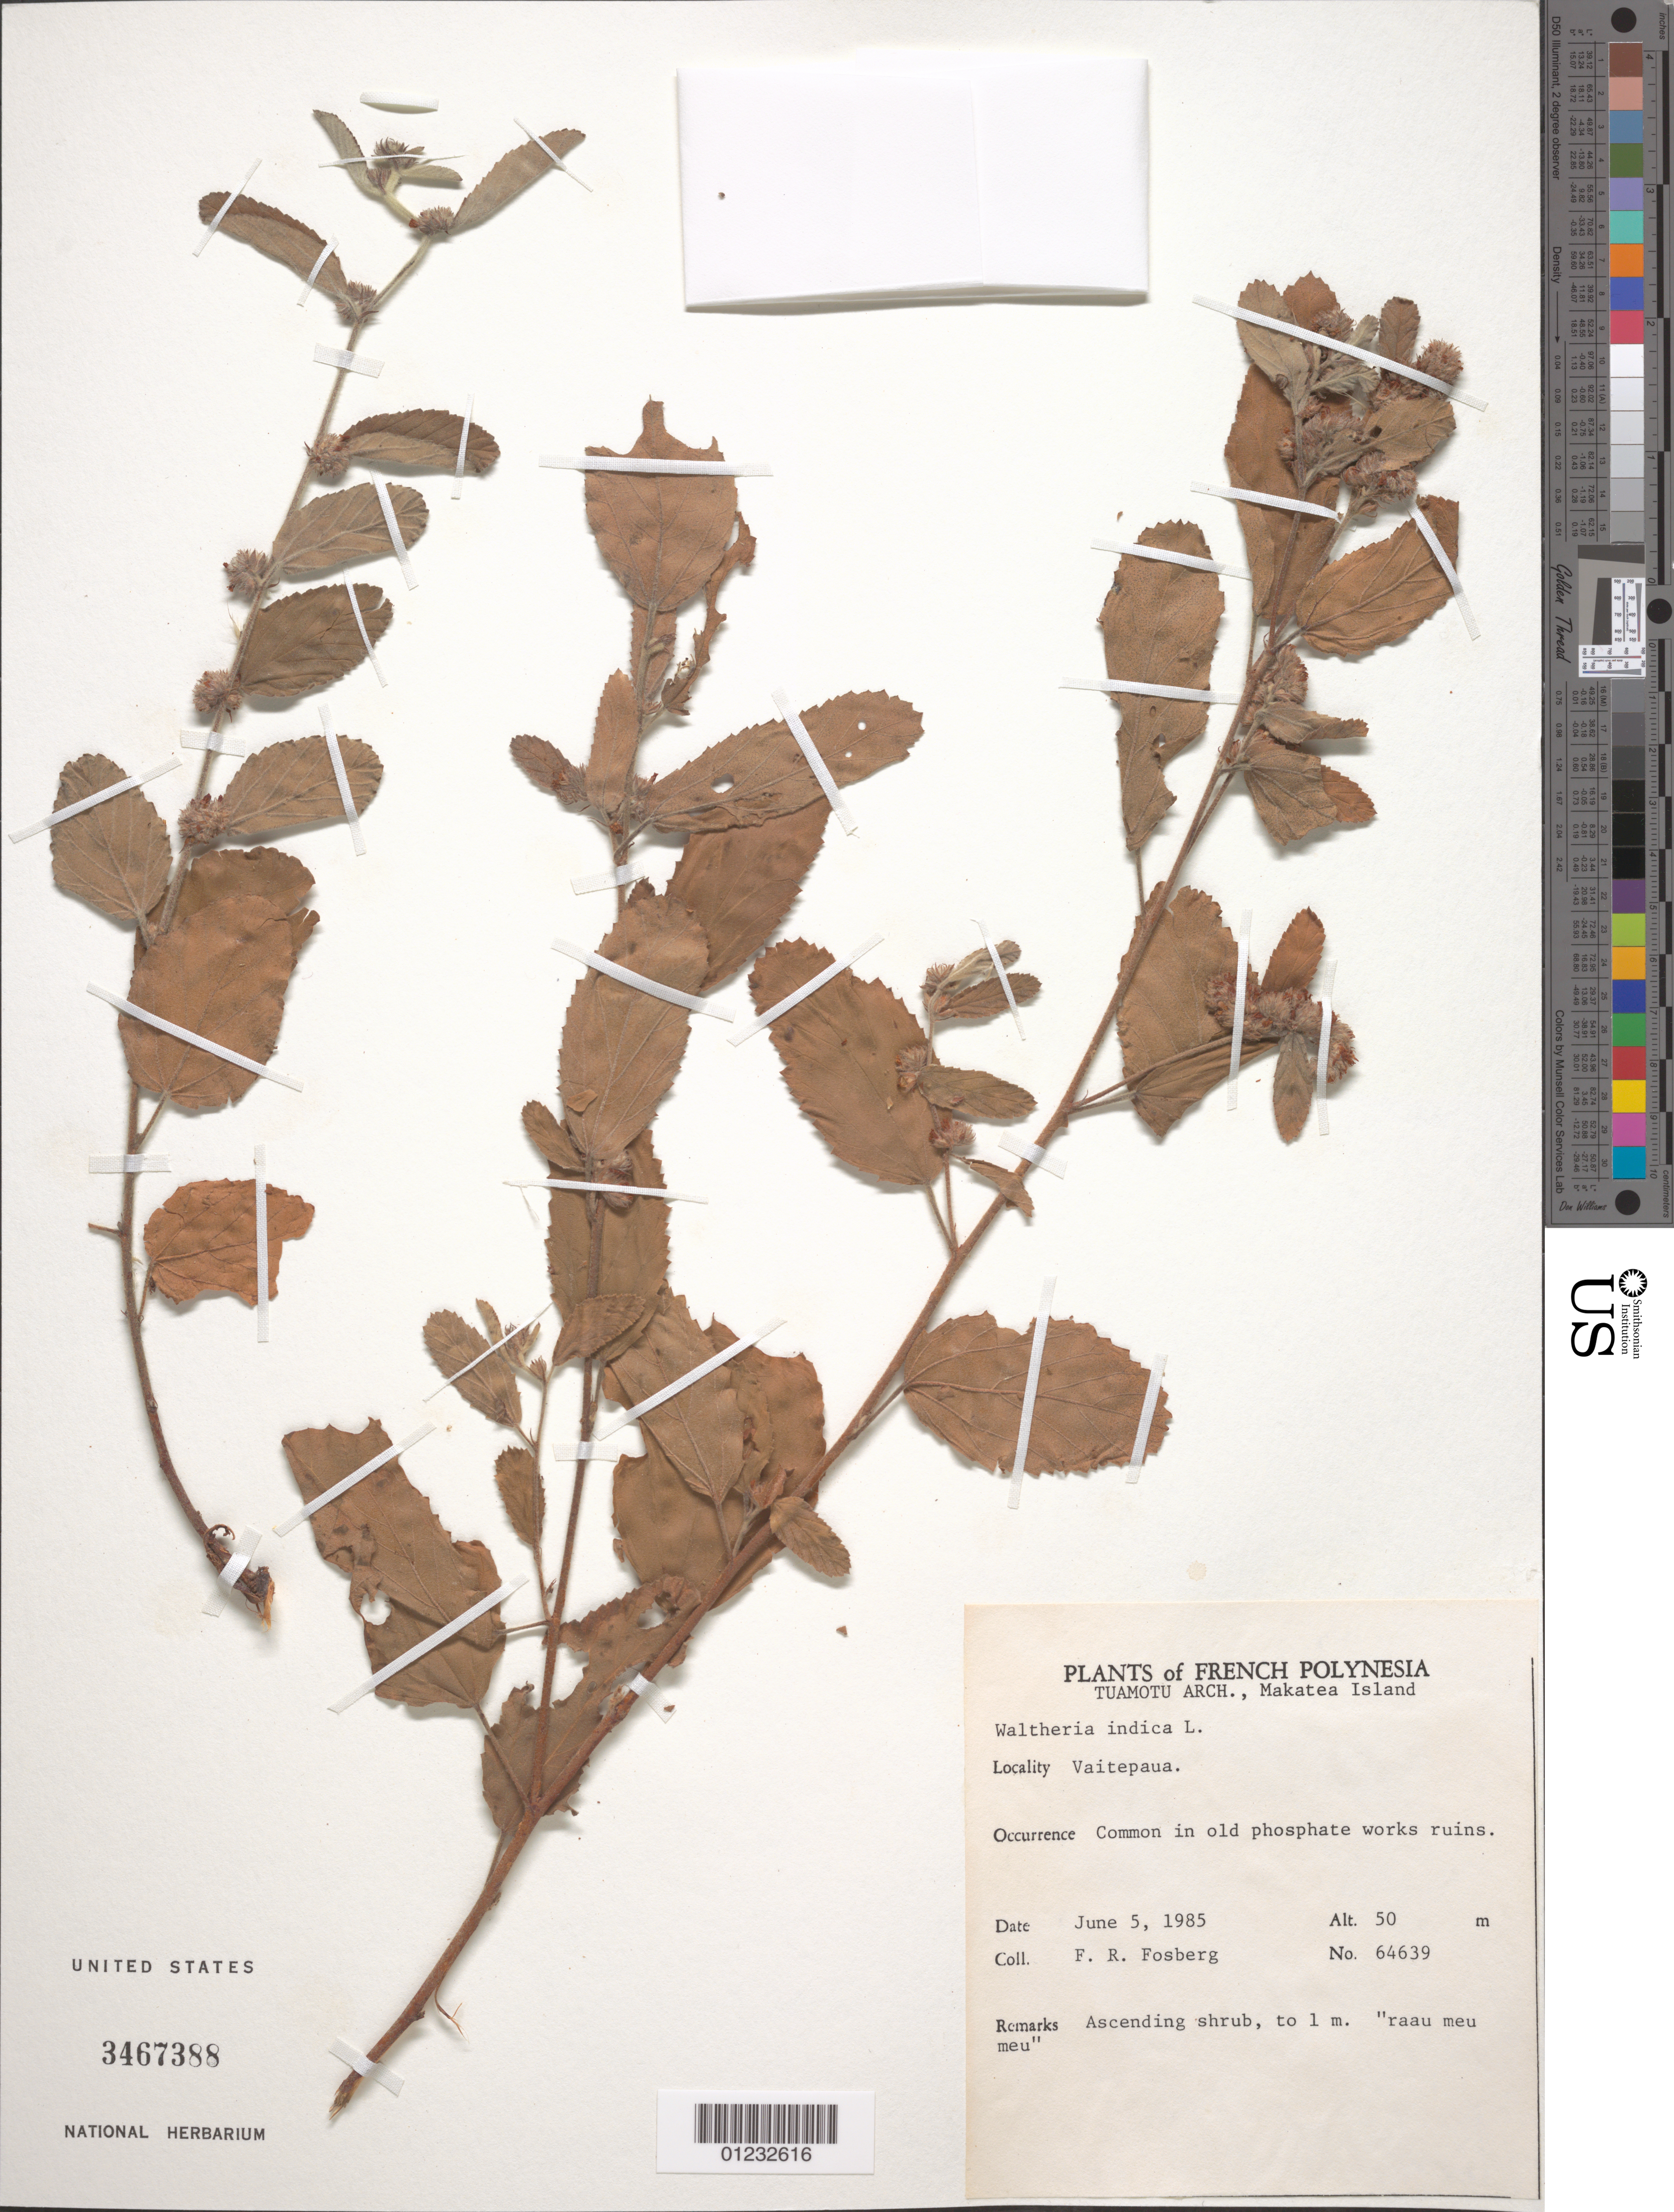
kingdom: Plantae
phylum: Tracheophyta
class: Magnoliopsida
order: Malvales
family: Malvaceae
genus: Waltheria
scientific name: Waltheria indica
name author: L.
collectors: F. R. Fosberg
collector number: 64639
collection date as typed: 05 Jun 1985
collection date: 1985-06-05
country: French Polynesia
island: Makatea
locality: Vaitepaua, in old phosphate work ruins.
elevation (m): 50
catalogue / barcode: US 3467388